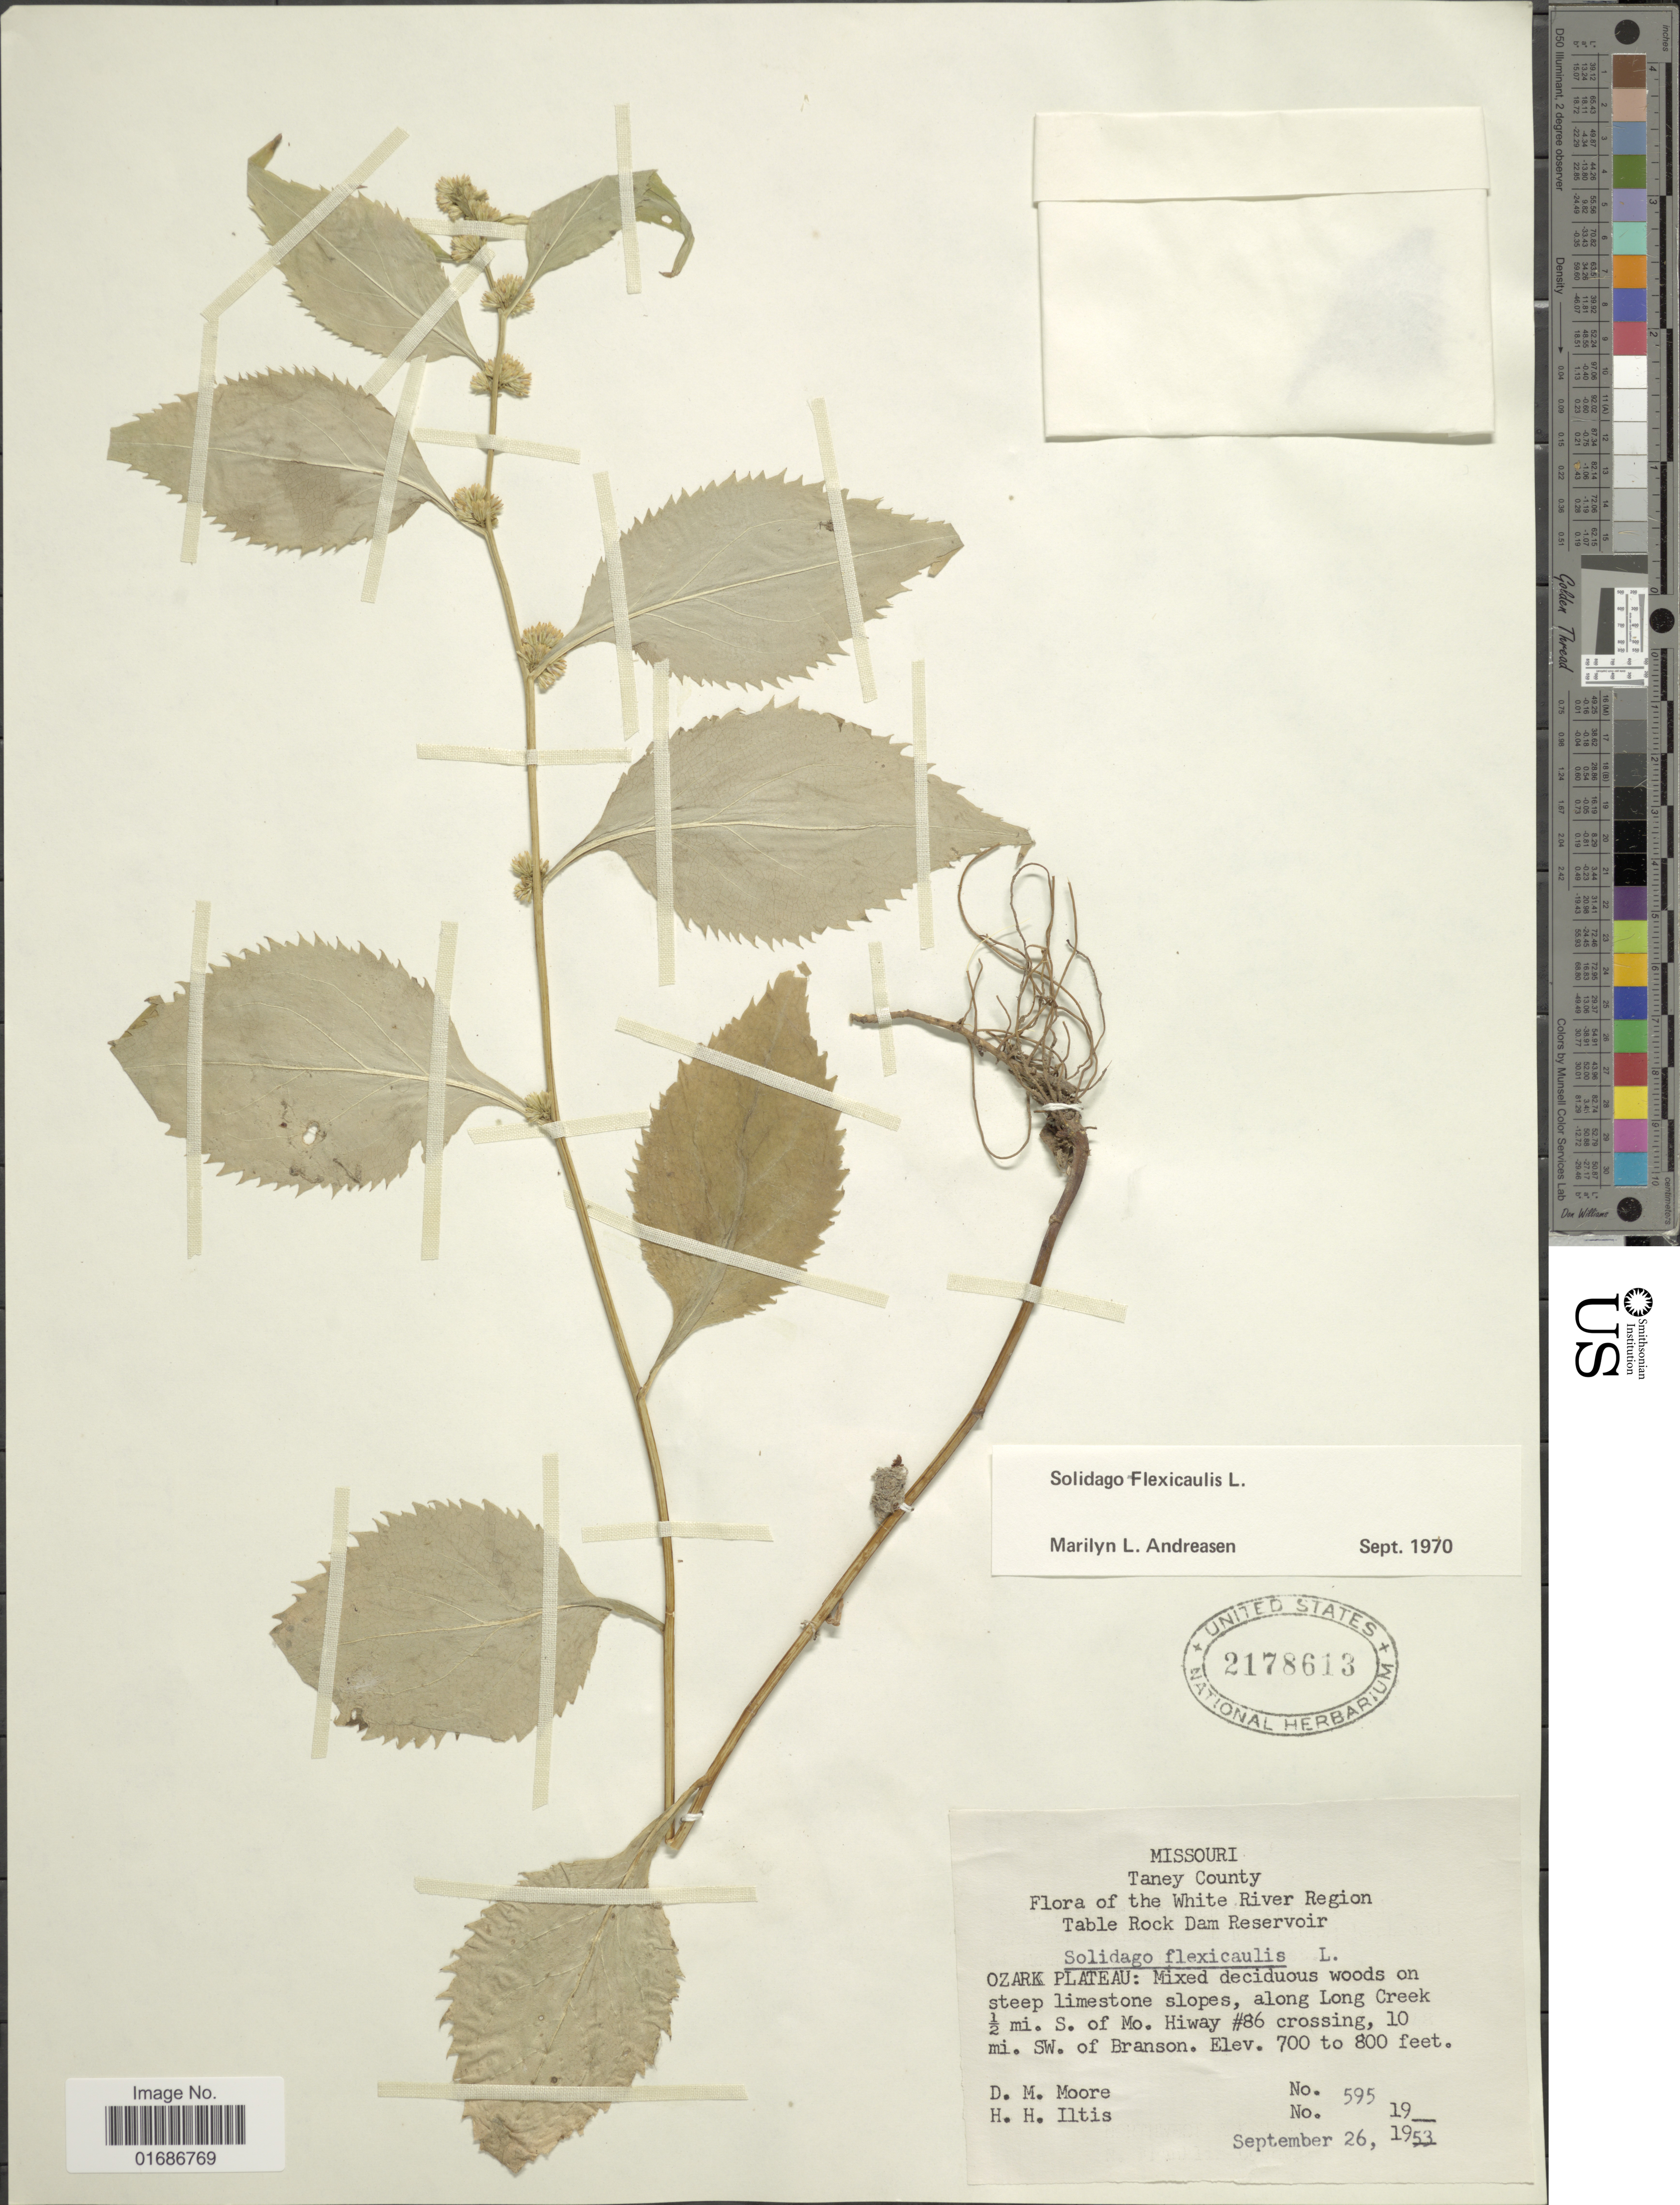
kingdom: Plantae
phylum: Tracheophyta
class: Magnoliopsida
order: Asterales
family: Asteraceae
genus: Solidago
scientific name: Solidago flexicaulis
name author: L.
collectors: D. Moore & H. H. Iltis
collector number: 595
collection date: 1953-09-26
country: United States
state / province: Missouri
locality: Taney County, The White River Region, Table Rock Dam Reservoir, Ozark Plateau: Mixed decidouos woods on steep limestone slopes, along Long Creek ½ mi. SW. of Branson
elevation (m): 213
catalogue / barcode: US 2178613